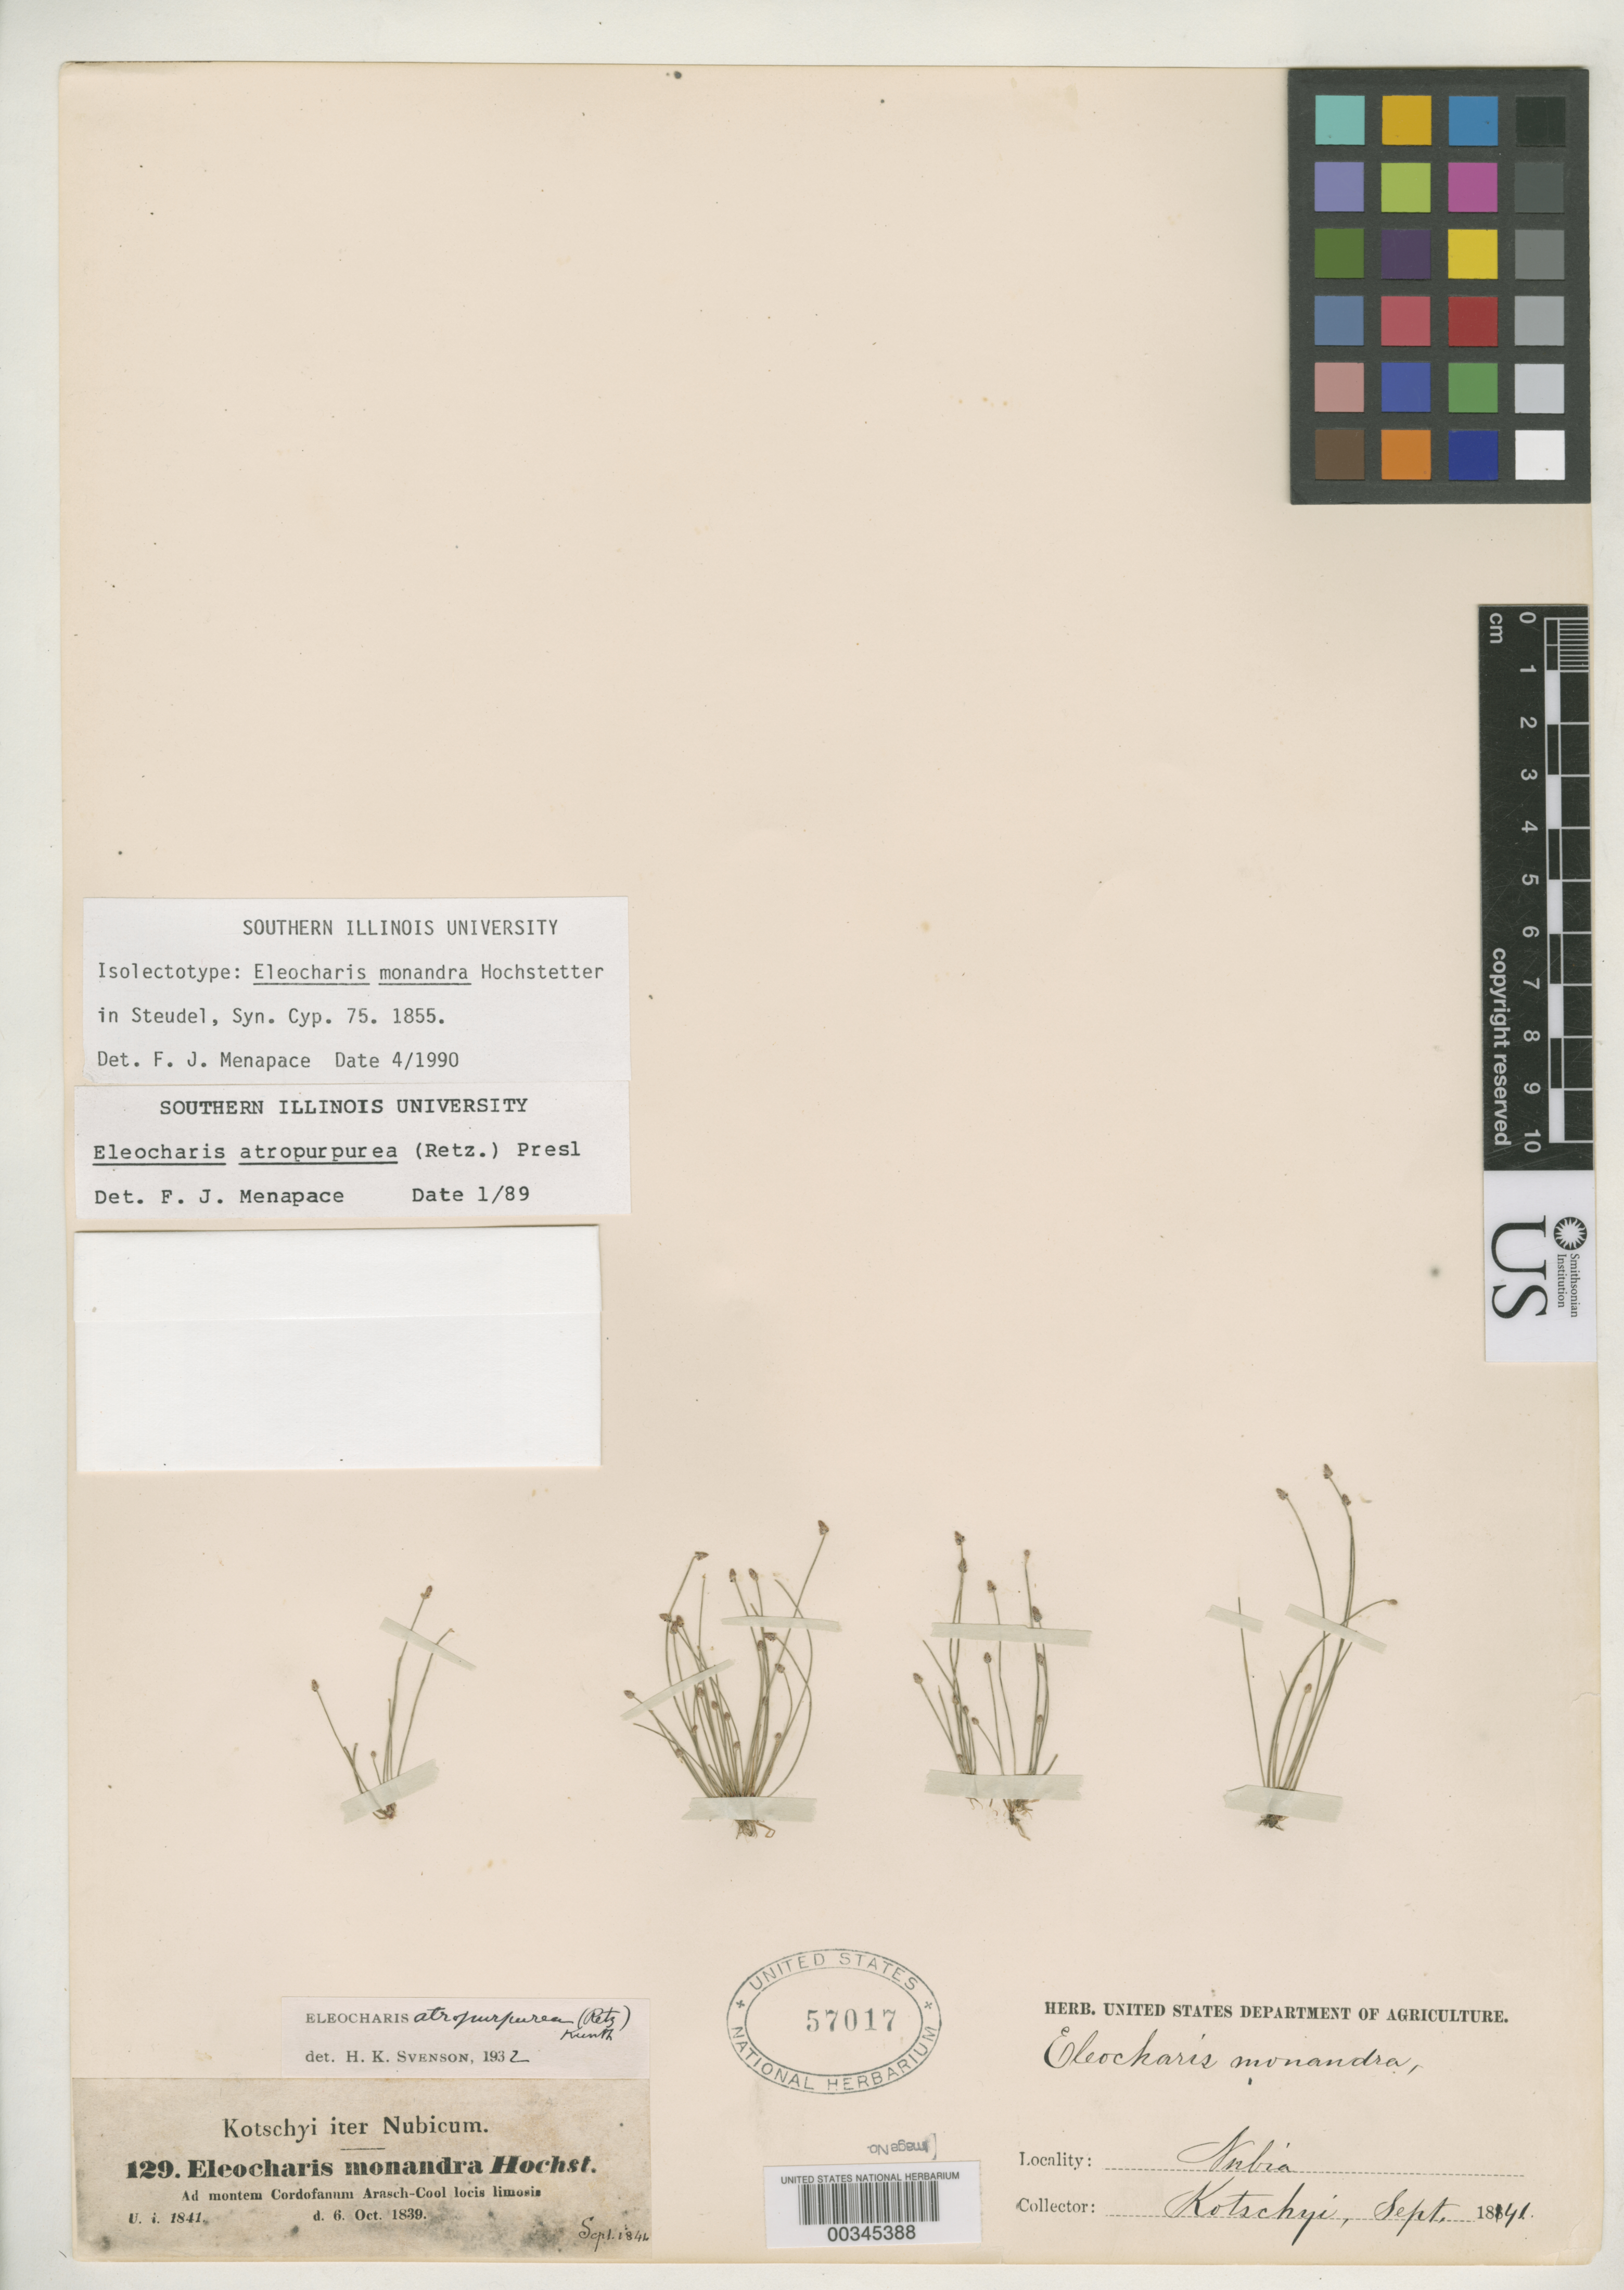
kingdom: Plantae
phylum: Tracheophyta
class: Liliopsida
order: Poales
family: Cyperaceae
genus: Eleocharis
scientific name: Eleocharis monandra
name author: Hochst. ex Steud.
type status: Isosyntype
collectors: K. G. Kotschy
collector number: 129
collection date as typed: Sep 1841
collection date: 1841-09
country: Sudan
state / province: An Nīl al Ābyaḍ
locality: "Nubicum" [Nubia]. Ad montem Cordofanum Arasch-Cool locis limosis.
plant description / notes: Annotated as "isotype" by M.T. Strong (2012). Protologue cites Hochstetter 129 (for name) but also "Nubia. Senegal" so there are at least 2 syntypes.; 2012 annotation corrected and added to specimen, M.T. Strong, 2019.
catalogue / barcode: US 3648067